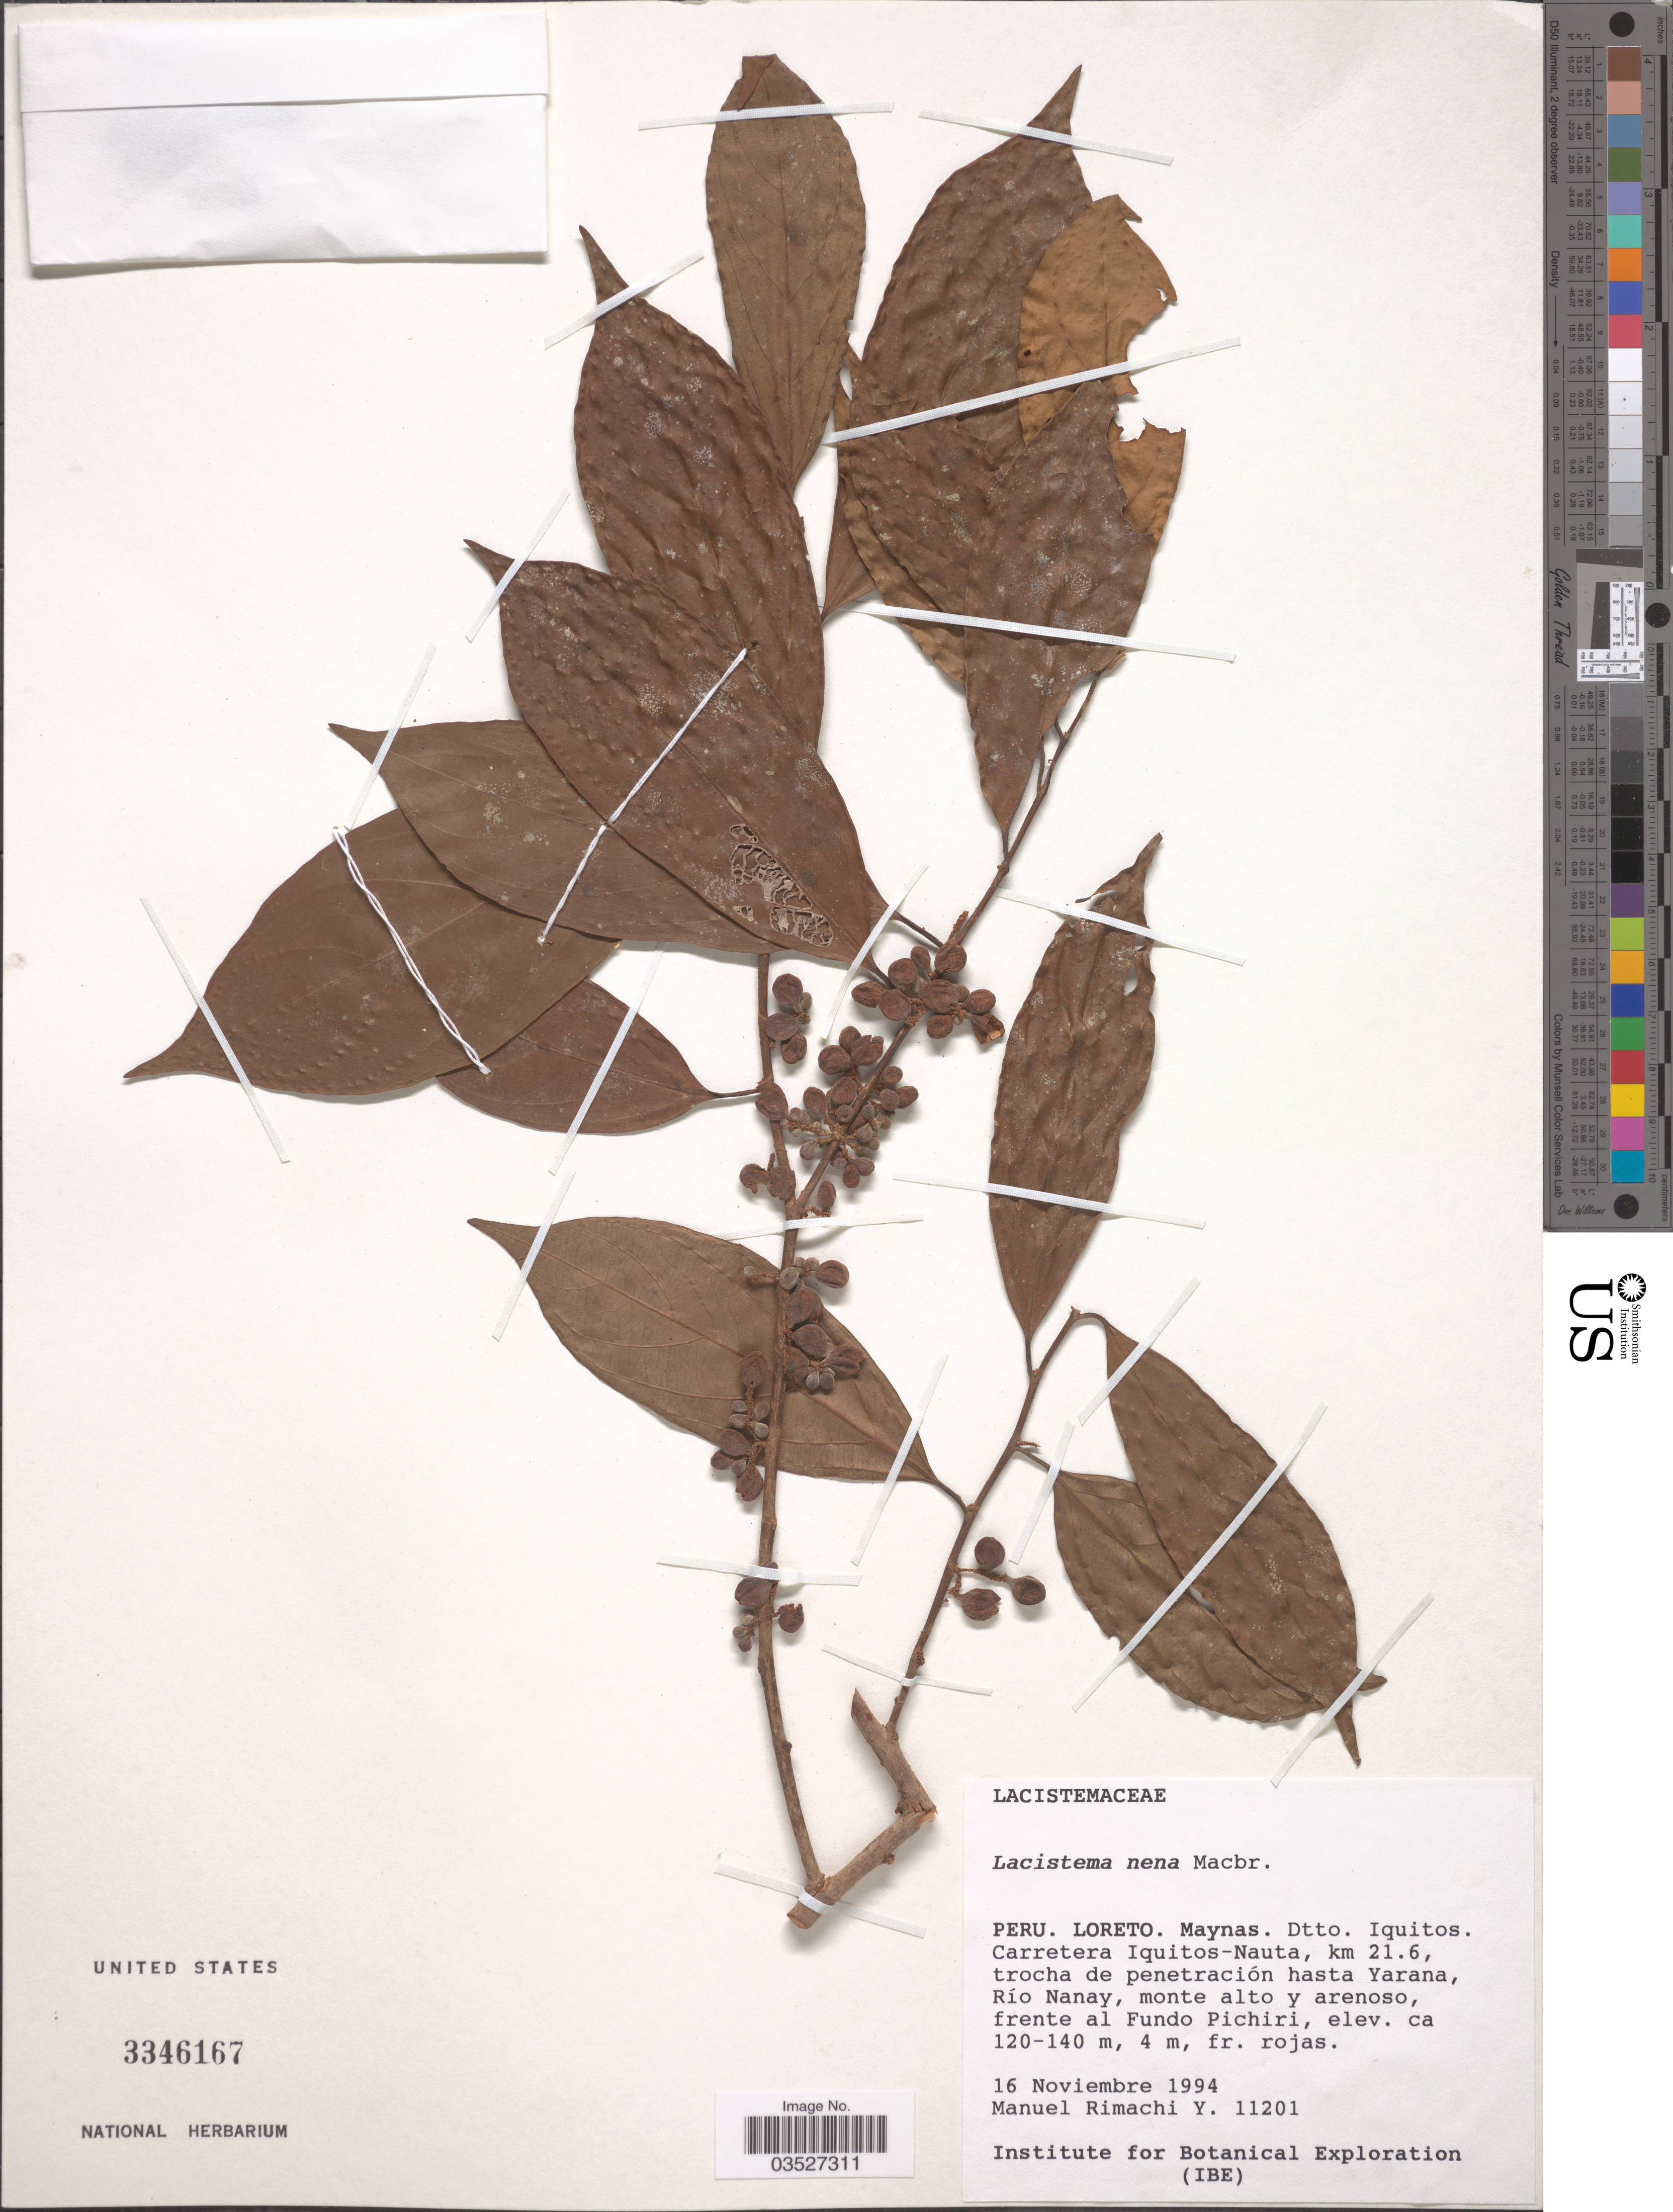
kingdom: Plantae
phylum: Tracheophyta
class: Magnoliopsida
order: Malpighiales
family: Lacistemataceae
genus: Lacistema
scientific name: Lacistema nena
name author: J.F. Macbr.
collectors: M. Rimachi Y.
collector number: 11201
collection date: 1994-11-16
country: Peru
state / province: Loreto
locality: Maynas. Dtto. Iquitos. Carretera Iquitos-Nauta, km 21.6, trocha de penetración hasta Yarana, Río Nanay, monte alto y arenoso, frente al Fundo Pichiri.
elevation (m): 120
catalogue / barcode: US 3346167